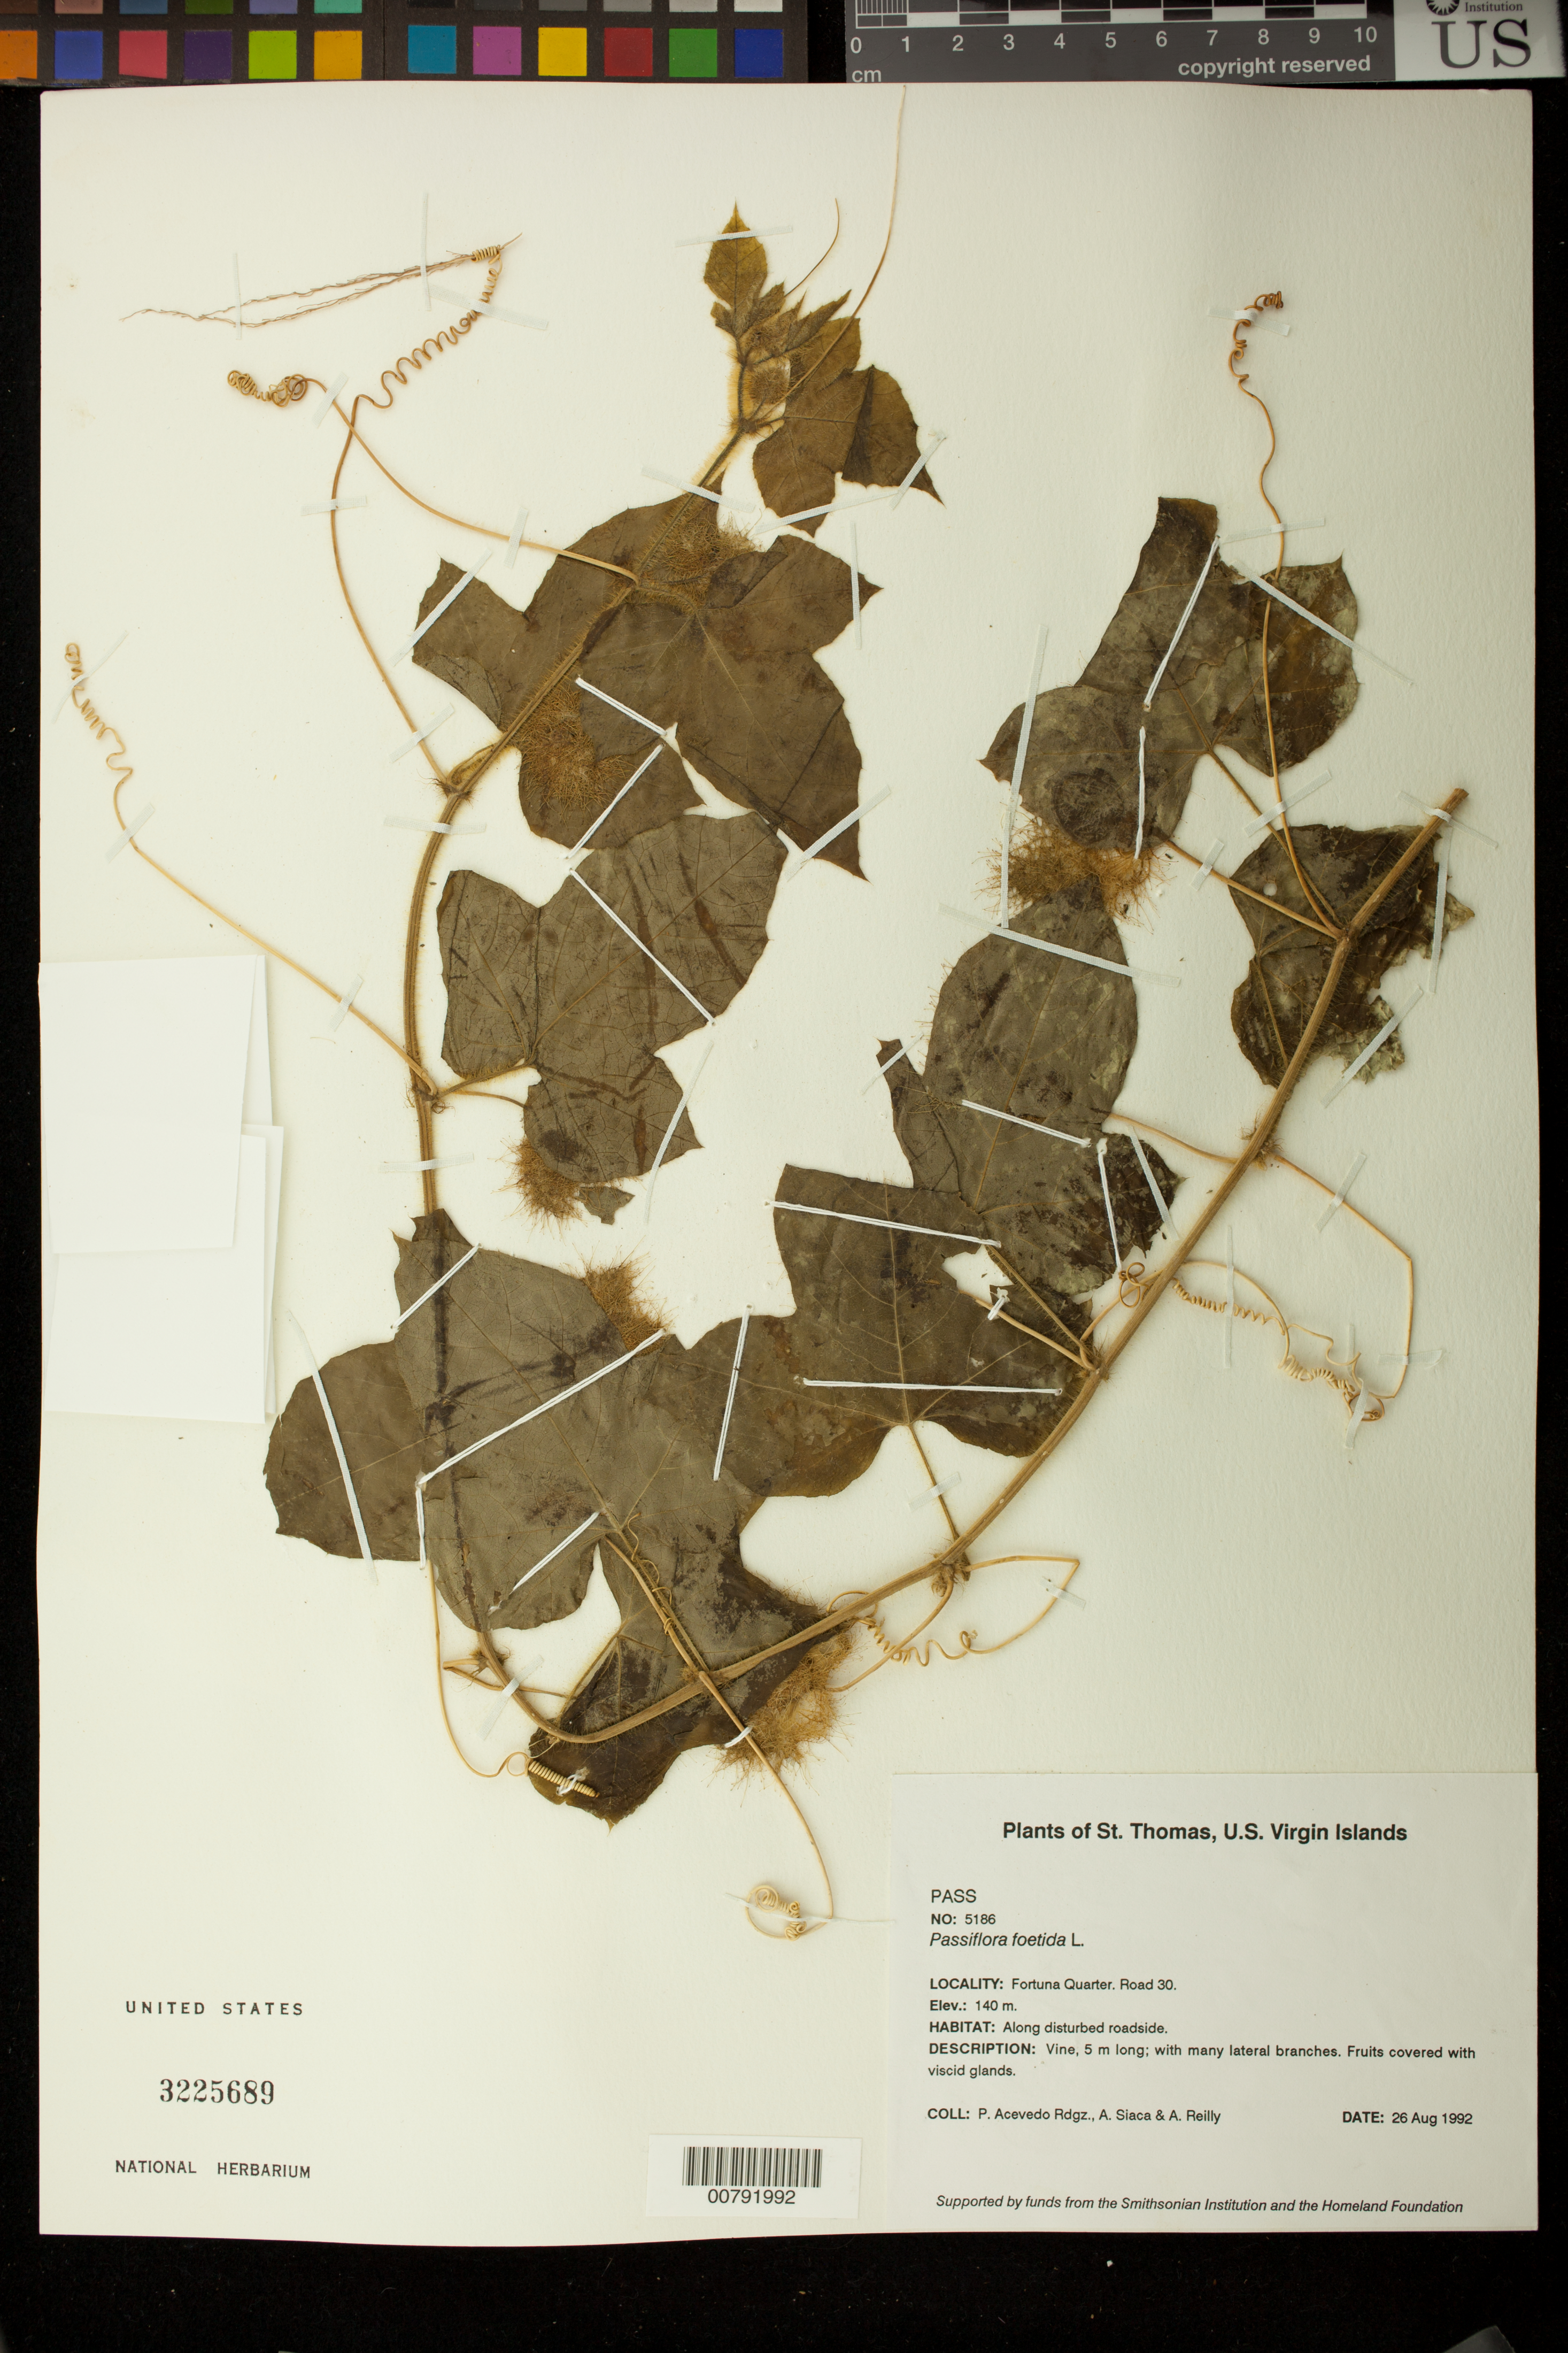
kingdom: Plantae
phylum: Tracheophyta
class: Magnoliopsida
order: Malpighiales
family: Passifloraceae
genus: Passiflora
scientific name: Passiflora foetida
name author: L.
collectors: P. Acevedo-Rodr., A. Siaca & A. Reilly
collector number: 5186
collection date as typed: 26 Aug 1992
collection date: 1992-08-26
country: U.S. Virgin Islands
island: St. Thomas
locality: Fortuna Quarter. Road 30.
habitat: Along disturbed roadside.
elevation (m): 140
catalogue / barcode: US 3225689